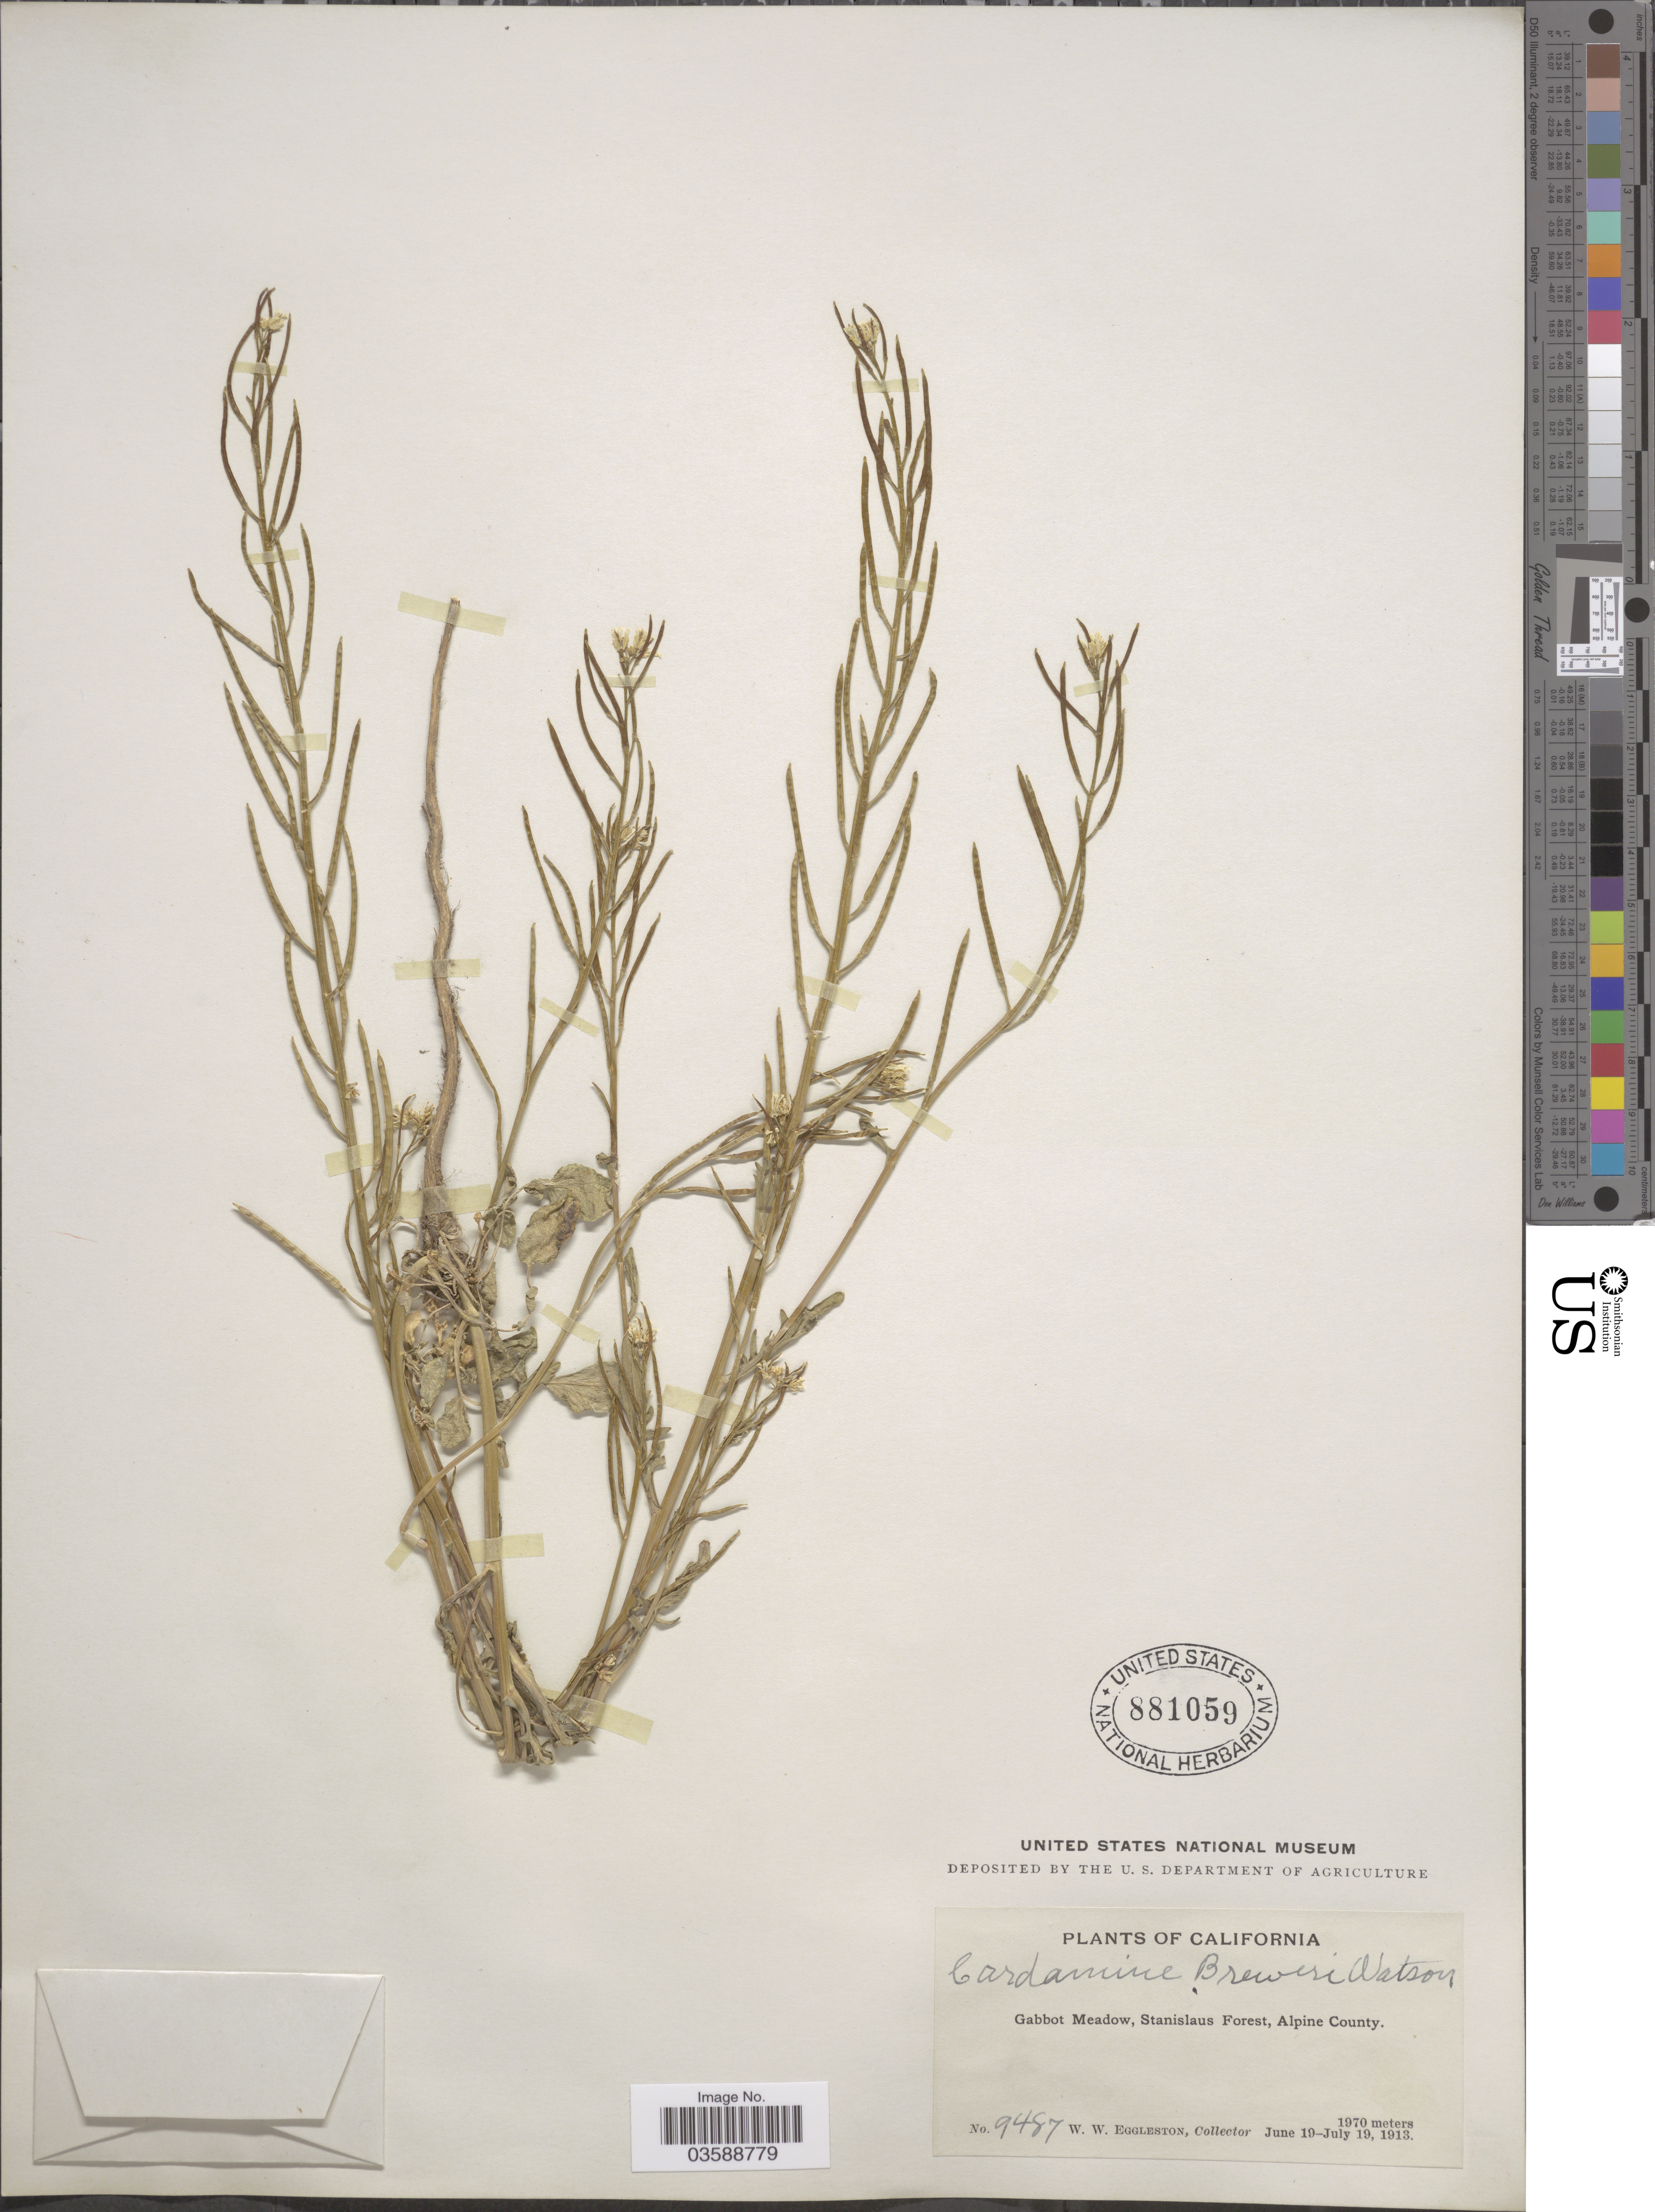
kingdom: Plantae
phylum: Tracheophyta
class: Magnoliopsida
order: Brassicales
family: Brassicaceae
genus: Cardamine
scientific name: Cardamine breweri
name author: S. Watson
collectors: W. W. Eggleston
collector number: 9487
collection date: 1913-06-19/1913-07-19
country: United States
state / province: California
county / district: Alpine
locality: Gabbot Meadow, Stanislaus Forest, Alpine County.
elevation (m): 1970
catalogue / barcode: US 881059